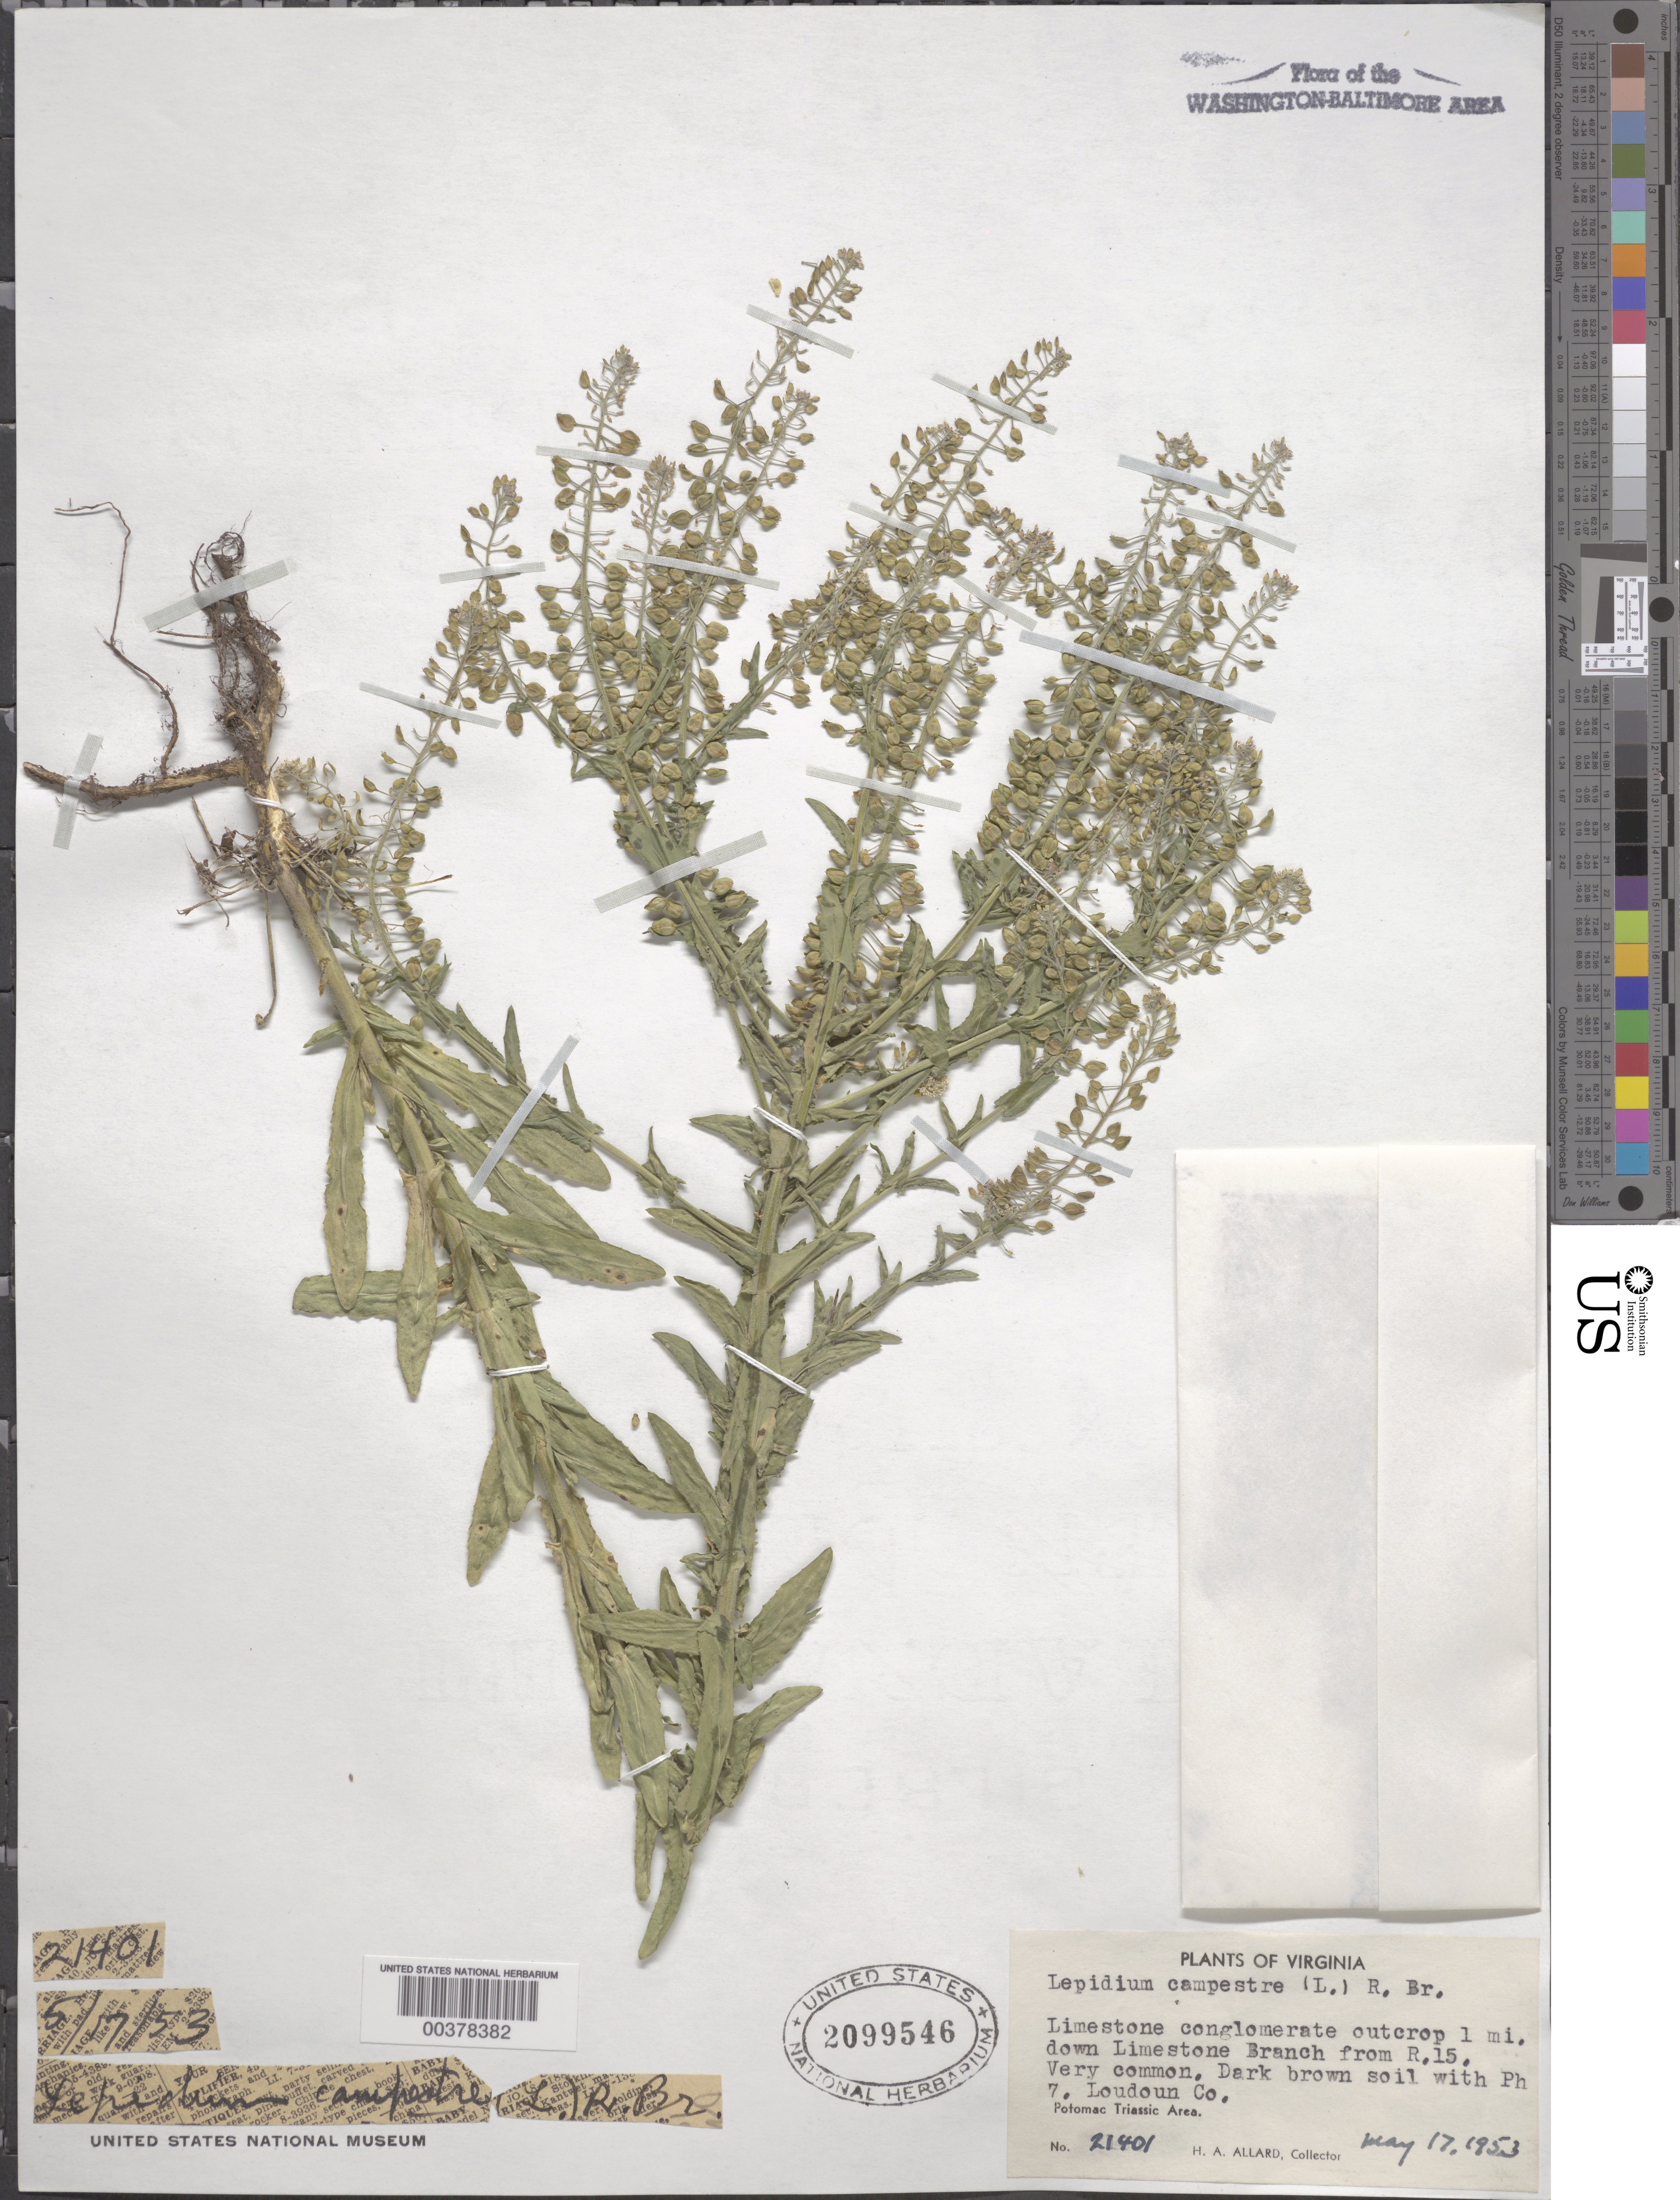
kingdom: Plantae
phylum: Tracheophyta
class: Magnoliopsida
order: Brassicales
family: Brassicaceae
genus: Lepidium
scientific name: Lepidium campestre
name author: (L.) W.T. Aiton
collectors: H. A. Allard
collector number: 21401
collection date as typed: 17 May 1953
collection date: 1953-05-17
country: United States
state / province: Virginia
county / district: Loudoun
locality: downstream from Route 15 on Limestone Branch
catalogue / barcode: US 2099546